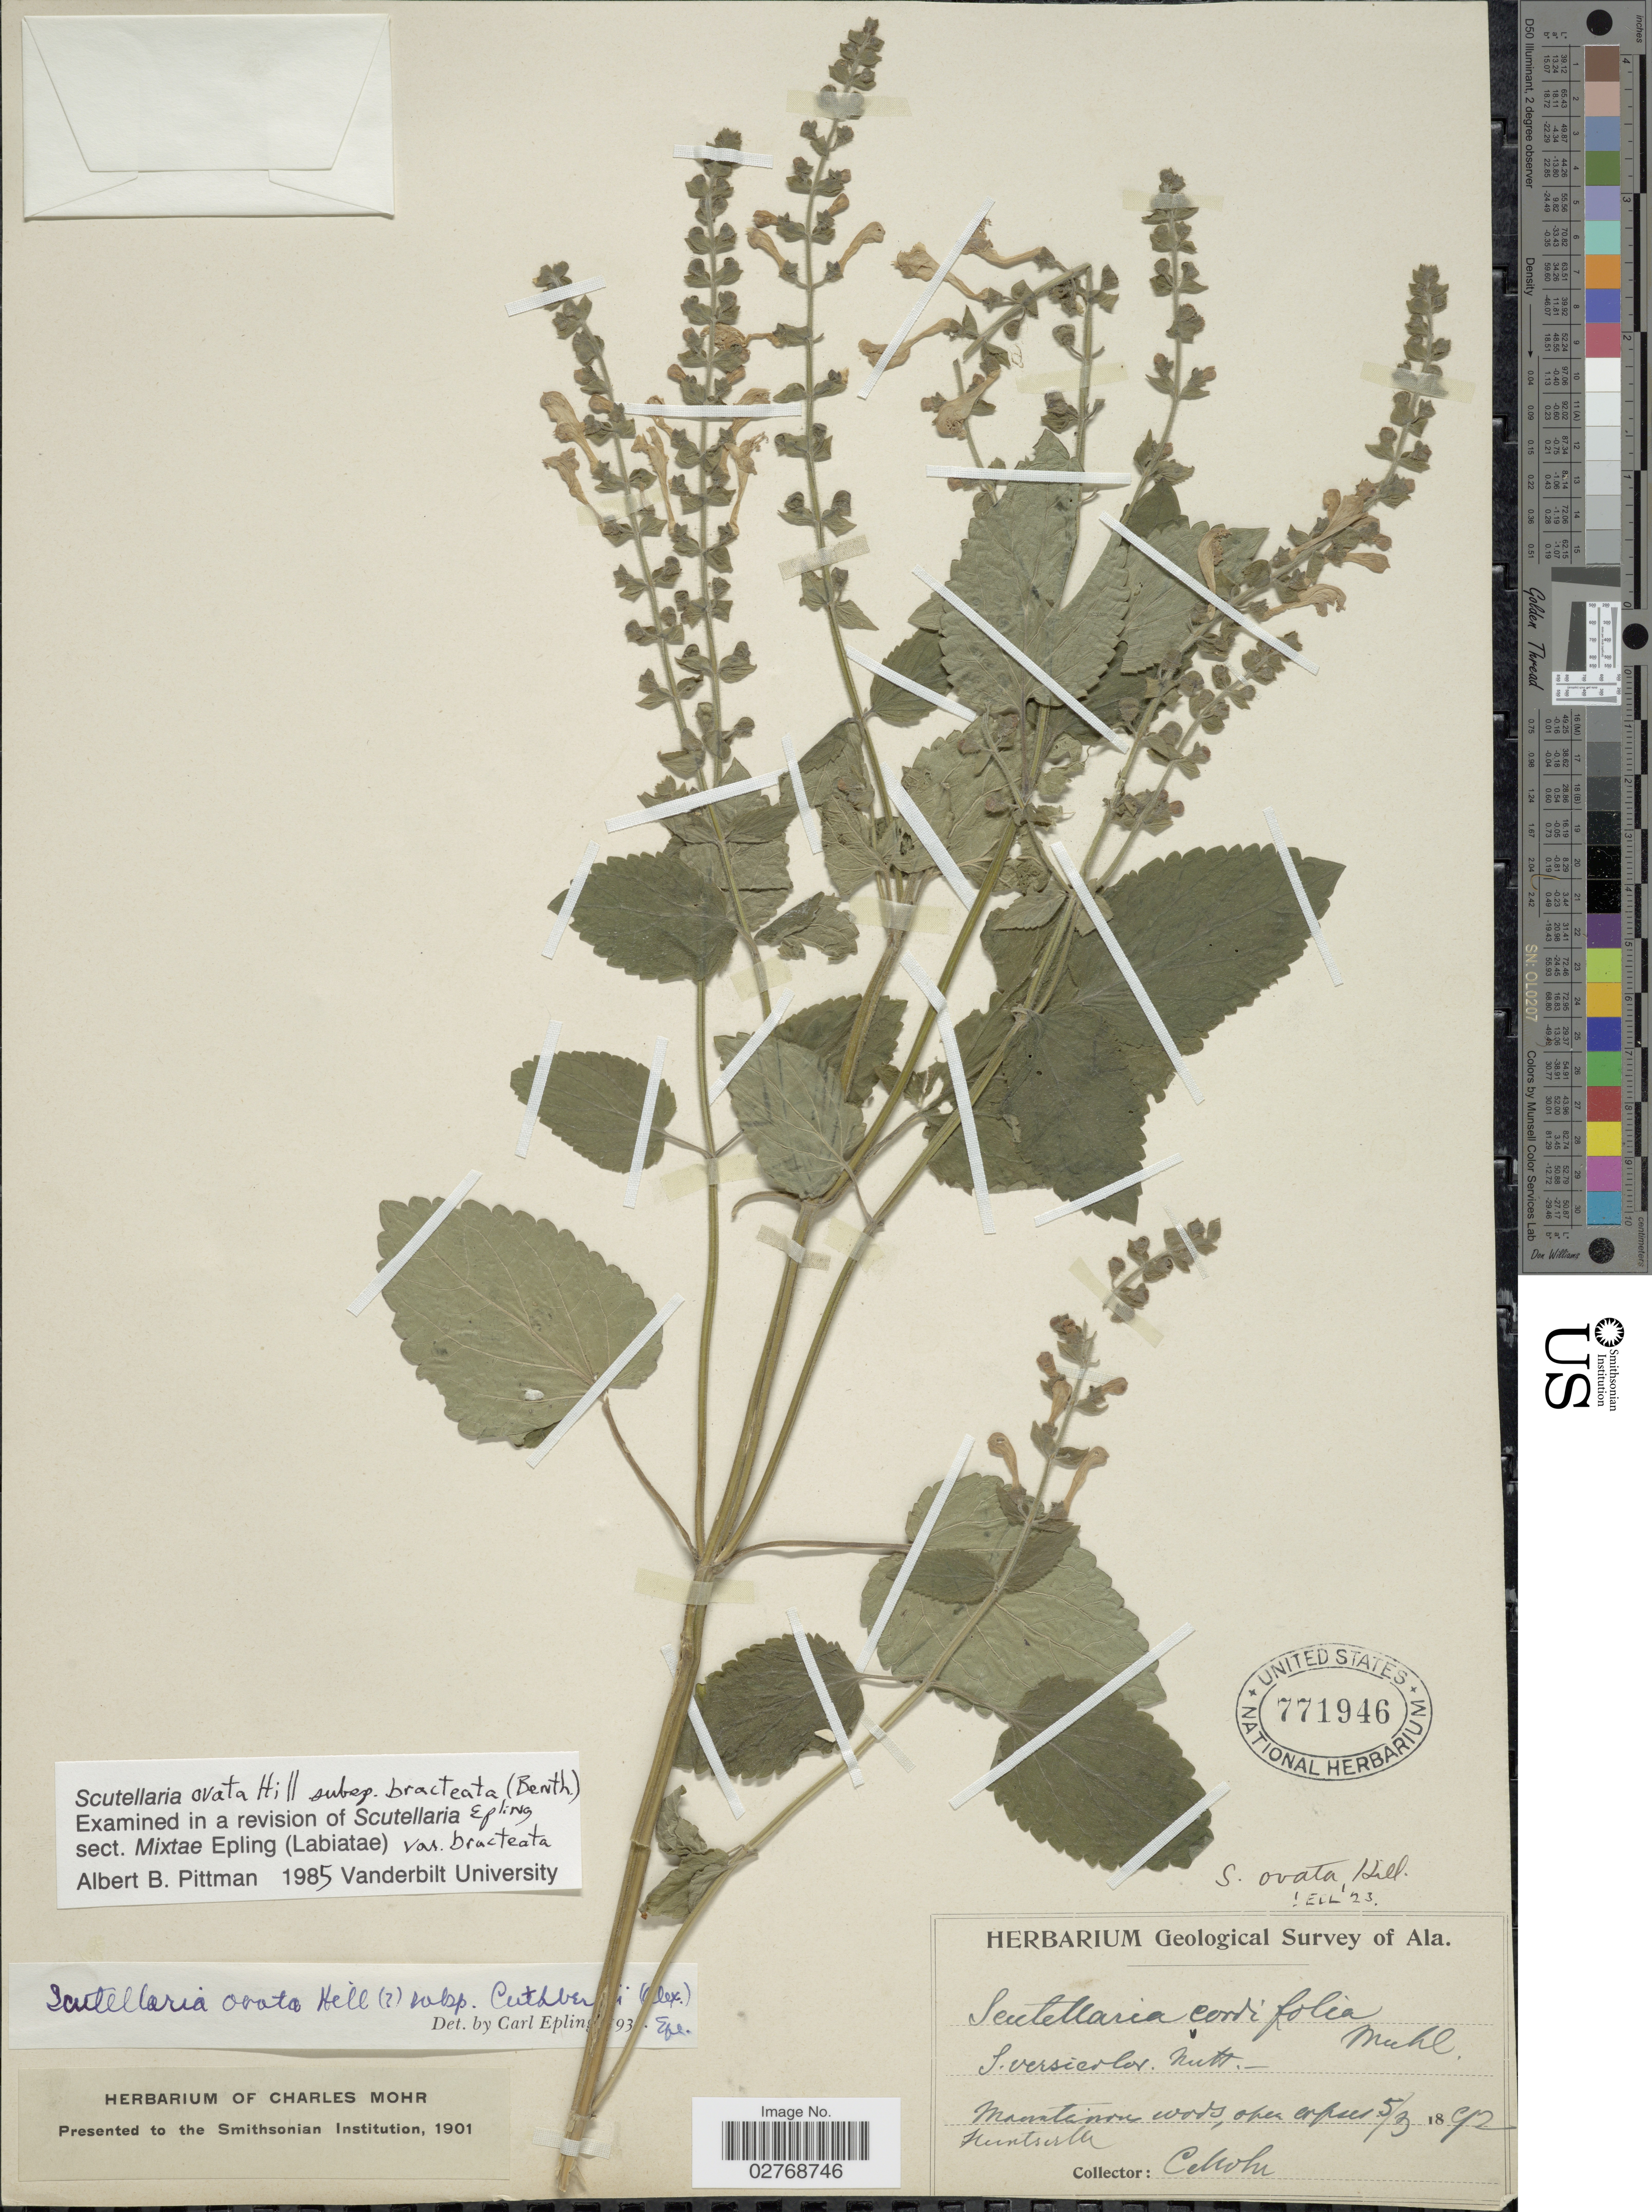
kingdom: Plantae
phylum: Tracheophyta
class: Magnoliopsida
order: Lamiales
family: Lamiaceae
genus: Scutellaria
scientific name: Scutellaria ovata subsp. bracteata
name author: (Benth.) Epling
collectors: Mohr, C. T. (herbarium)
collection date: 1892-03-05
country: United States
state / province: Alabama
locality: Mountainous woods, open places Huntsville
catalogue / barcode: US 771946